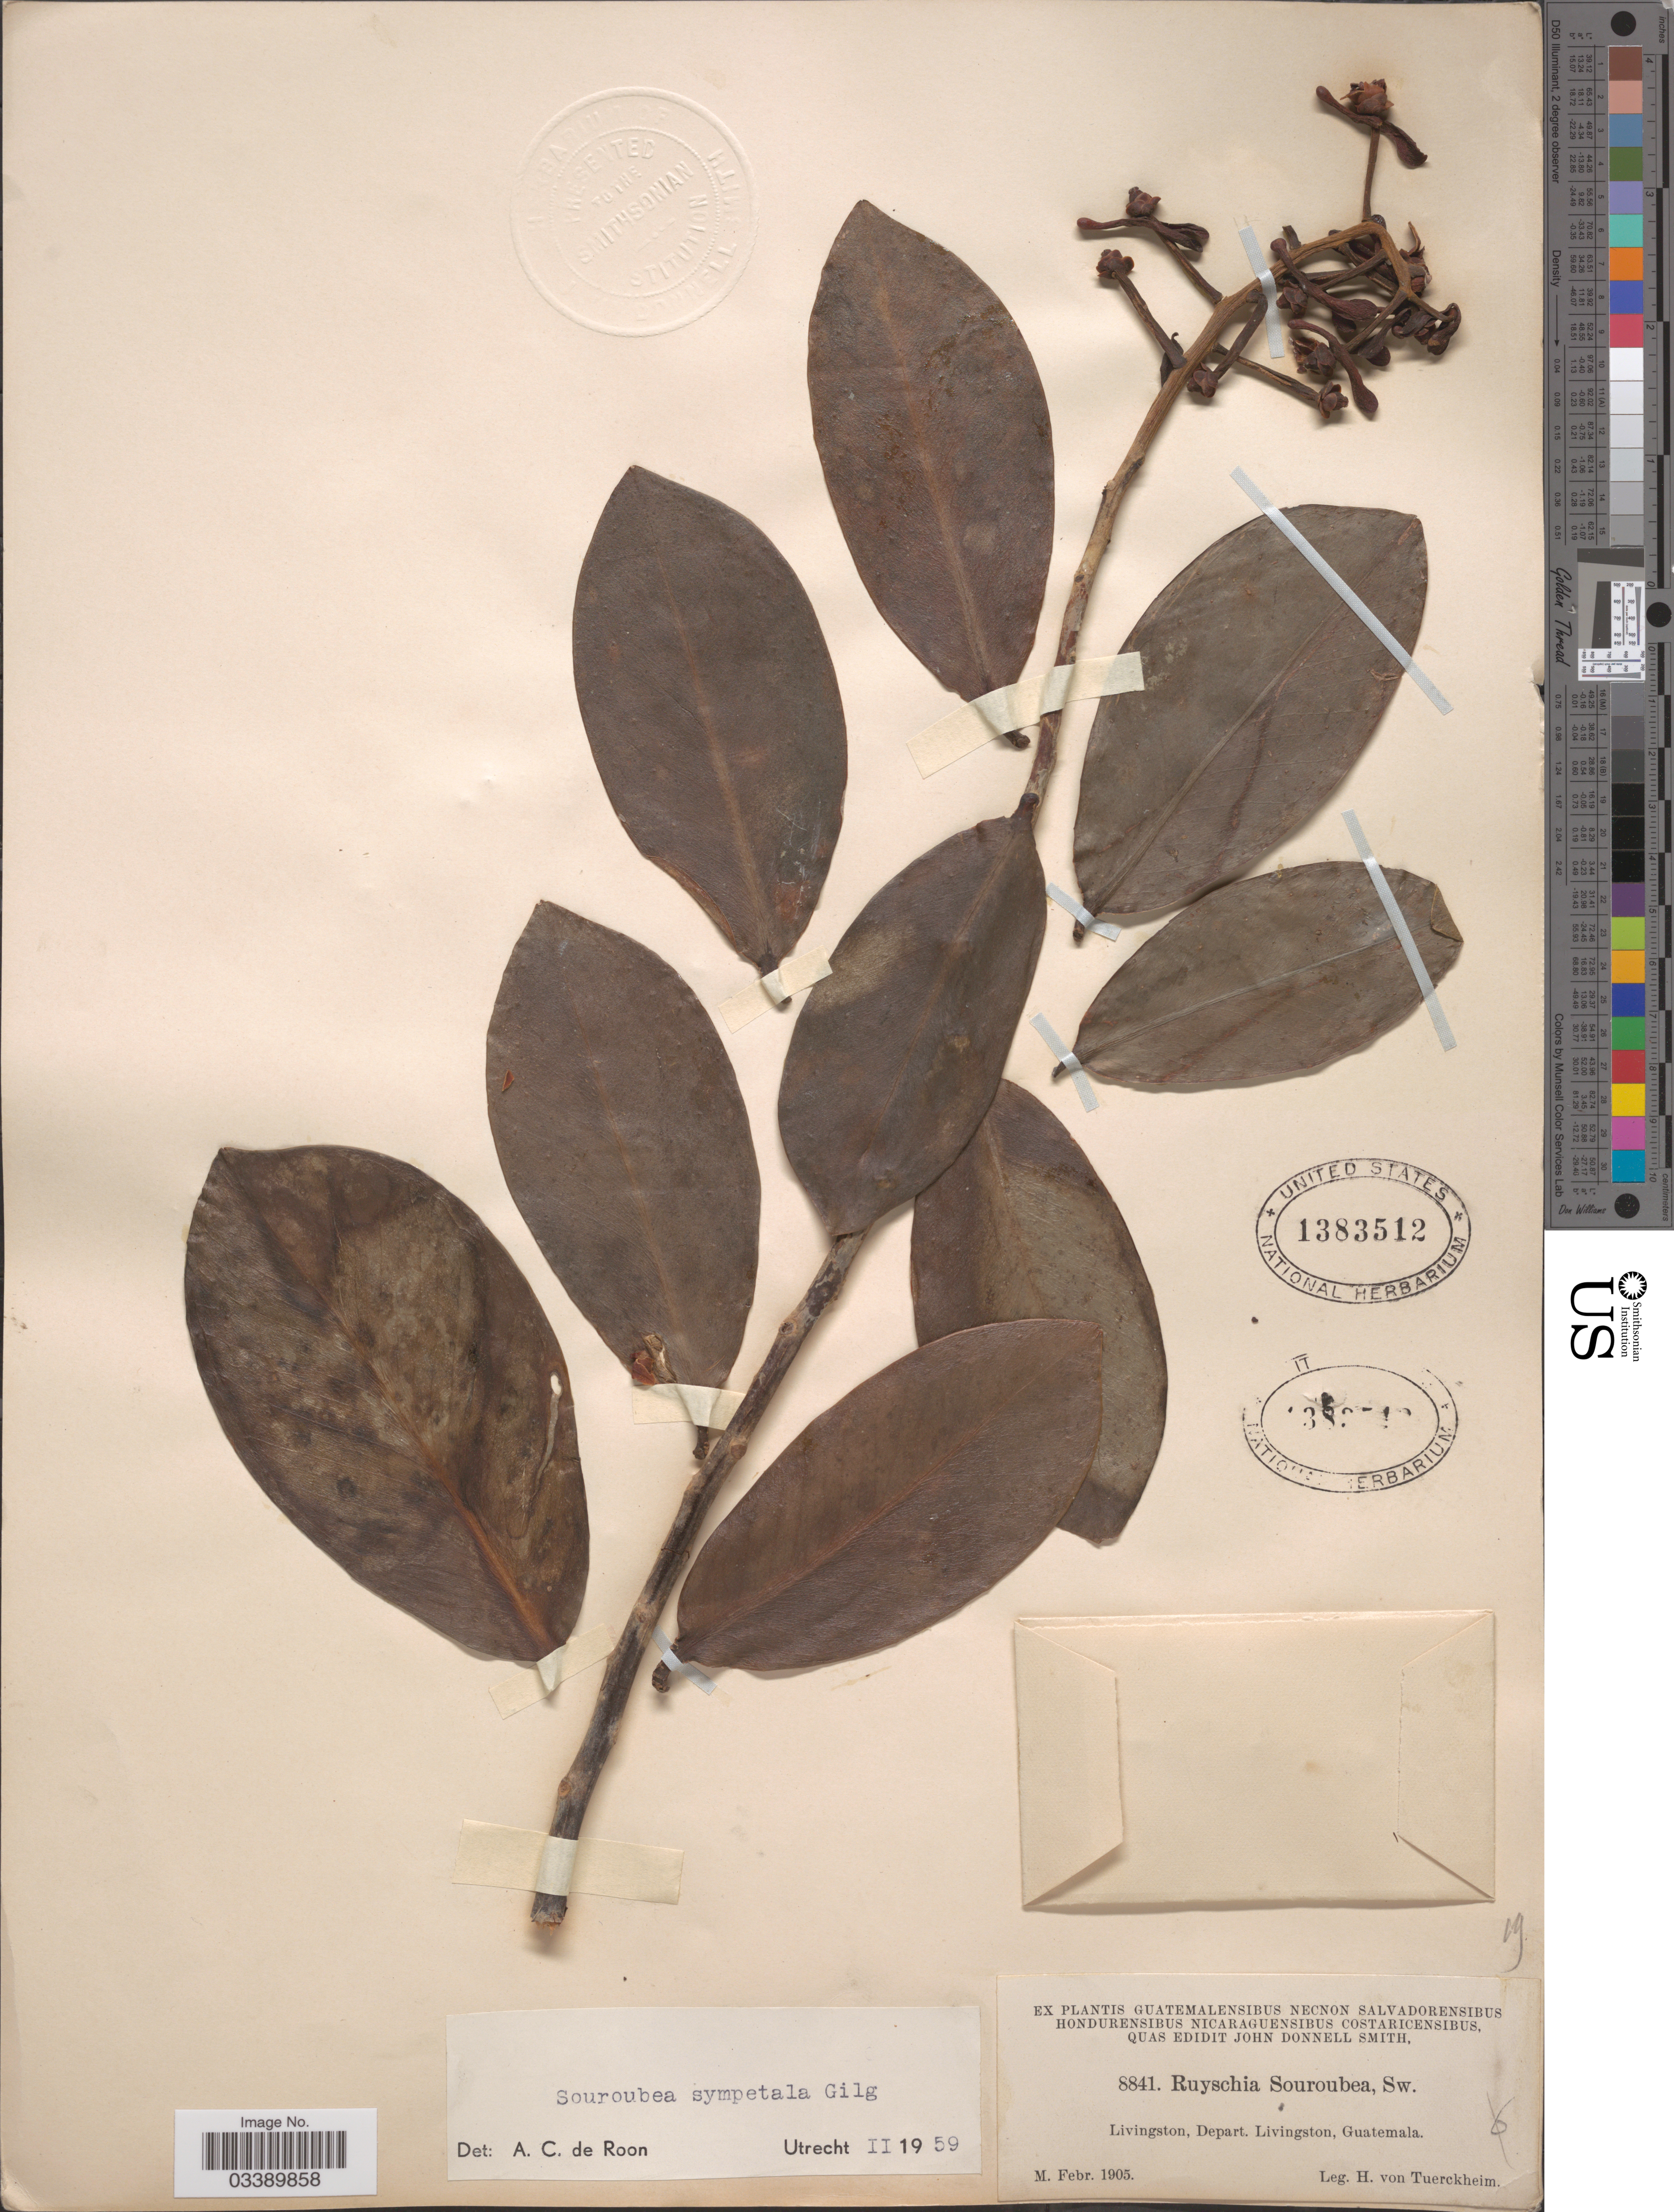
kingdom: Plantae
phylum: Tracheophyta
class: Magnoliopsida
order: Ericales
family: Marcgraviaceae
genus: Souroubea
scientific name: Souroubea sympetala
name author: Gilg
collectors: H. von Türckheim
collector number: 8841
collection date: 1905-02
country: Guatemala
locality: Livingston, Depart. Livingston.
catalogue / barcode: US 1383512